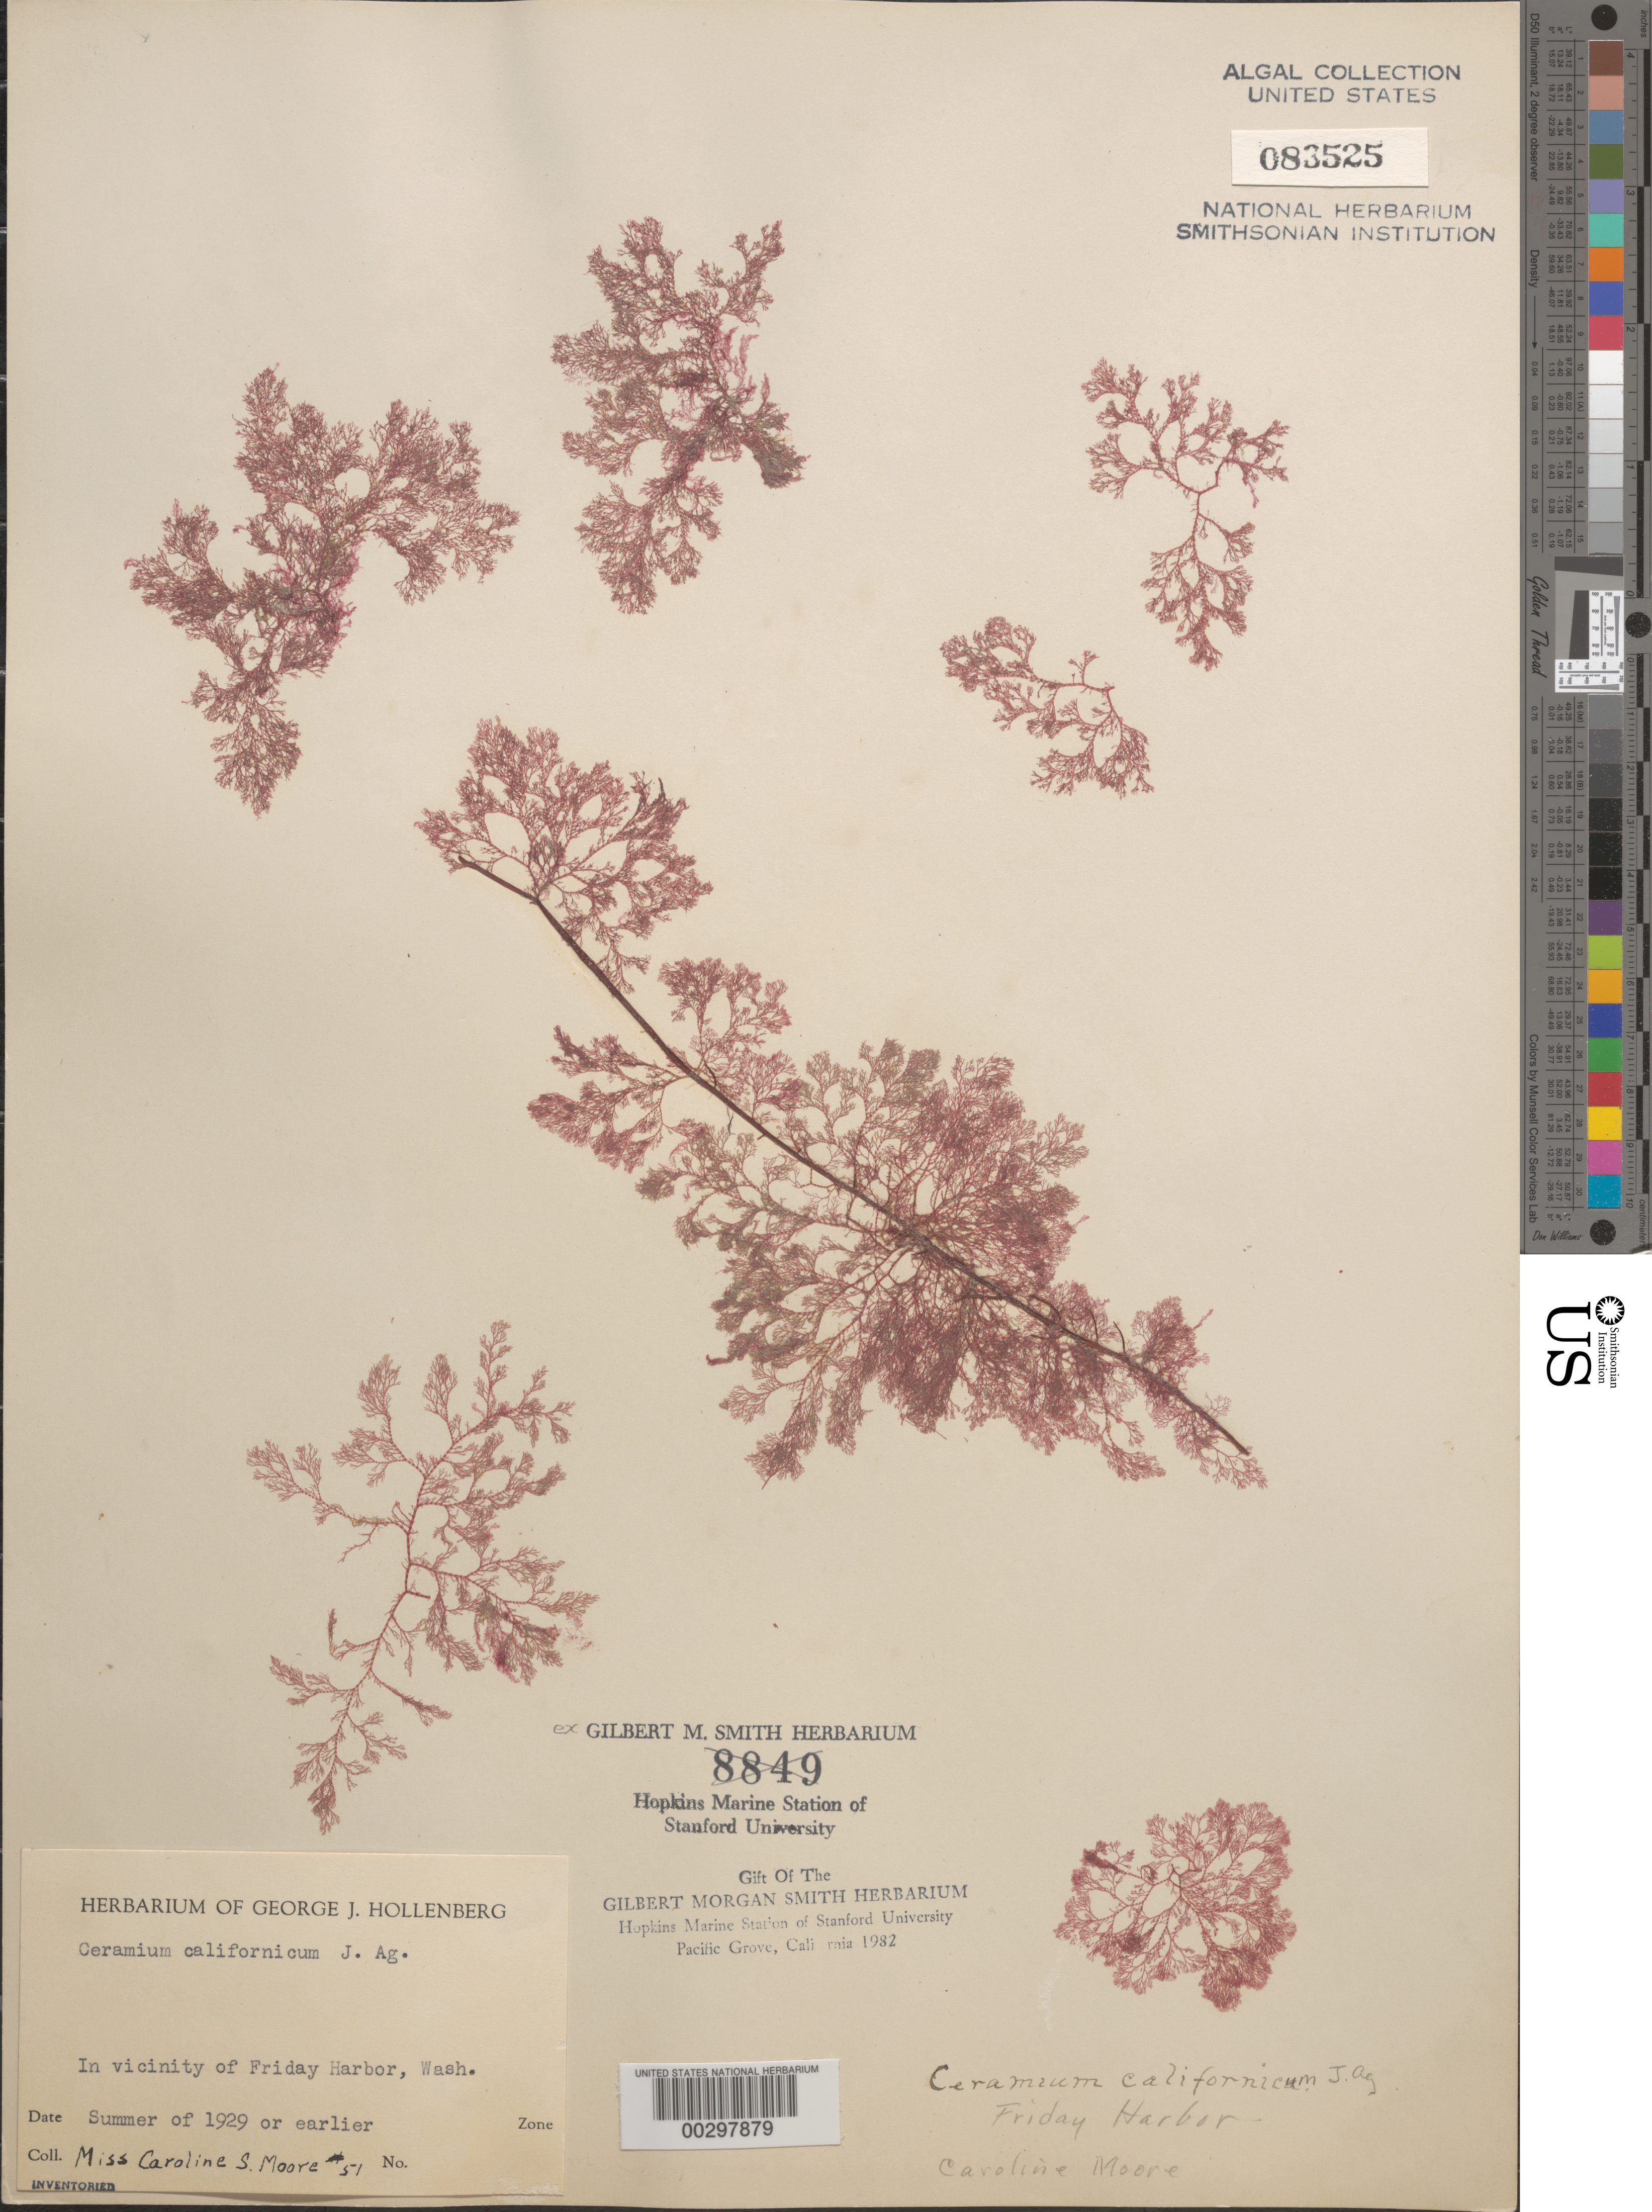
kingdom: Plantae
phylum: Rhodophyta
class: Florideophyceae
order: Ceramiales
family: Ceramiaceae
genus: Ceramium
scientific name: Ceramium californicum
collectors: C. Moore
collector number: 51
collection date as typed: Sum 1929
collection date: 1929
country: United States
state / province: Washington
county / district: San Juan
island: San Juan Island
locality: Friday Harbor area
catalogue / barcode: US 83525